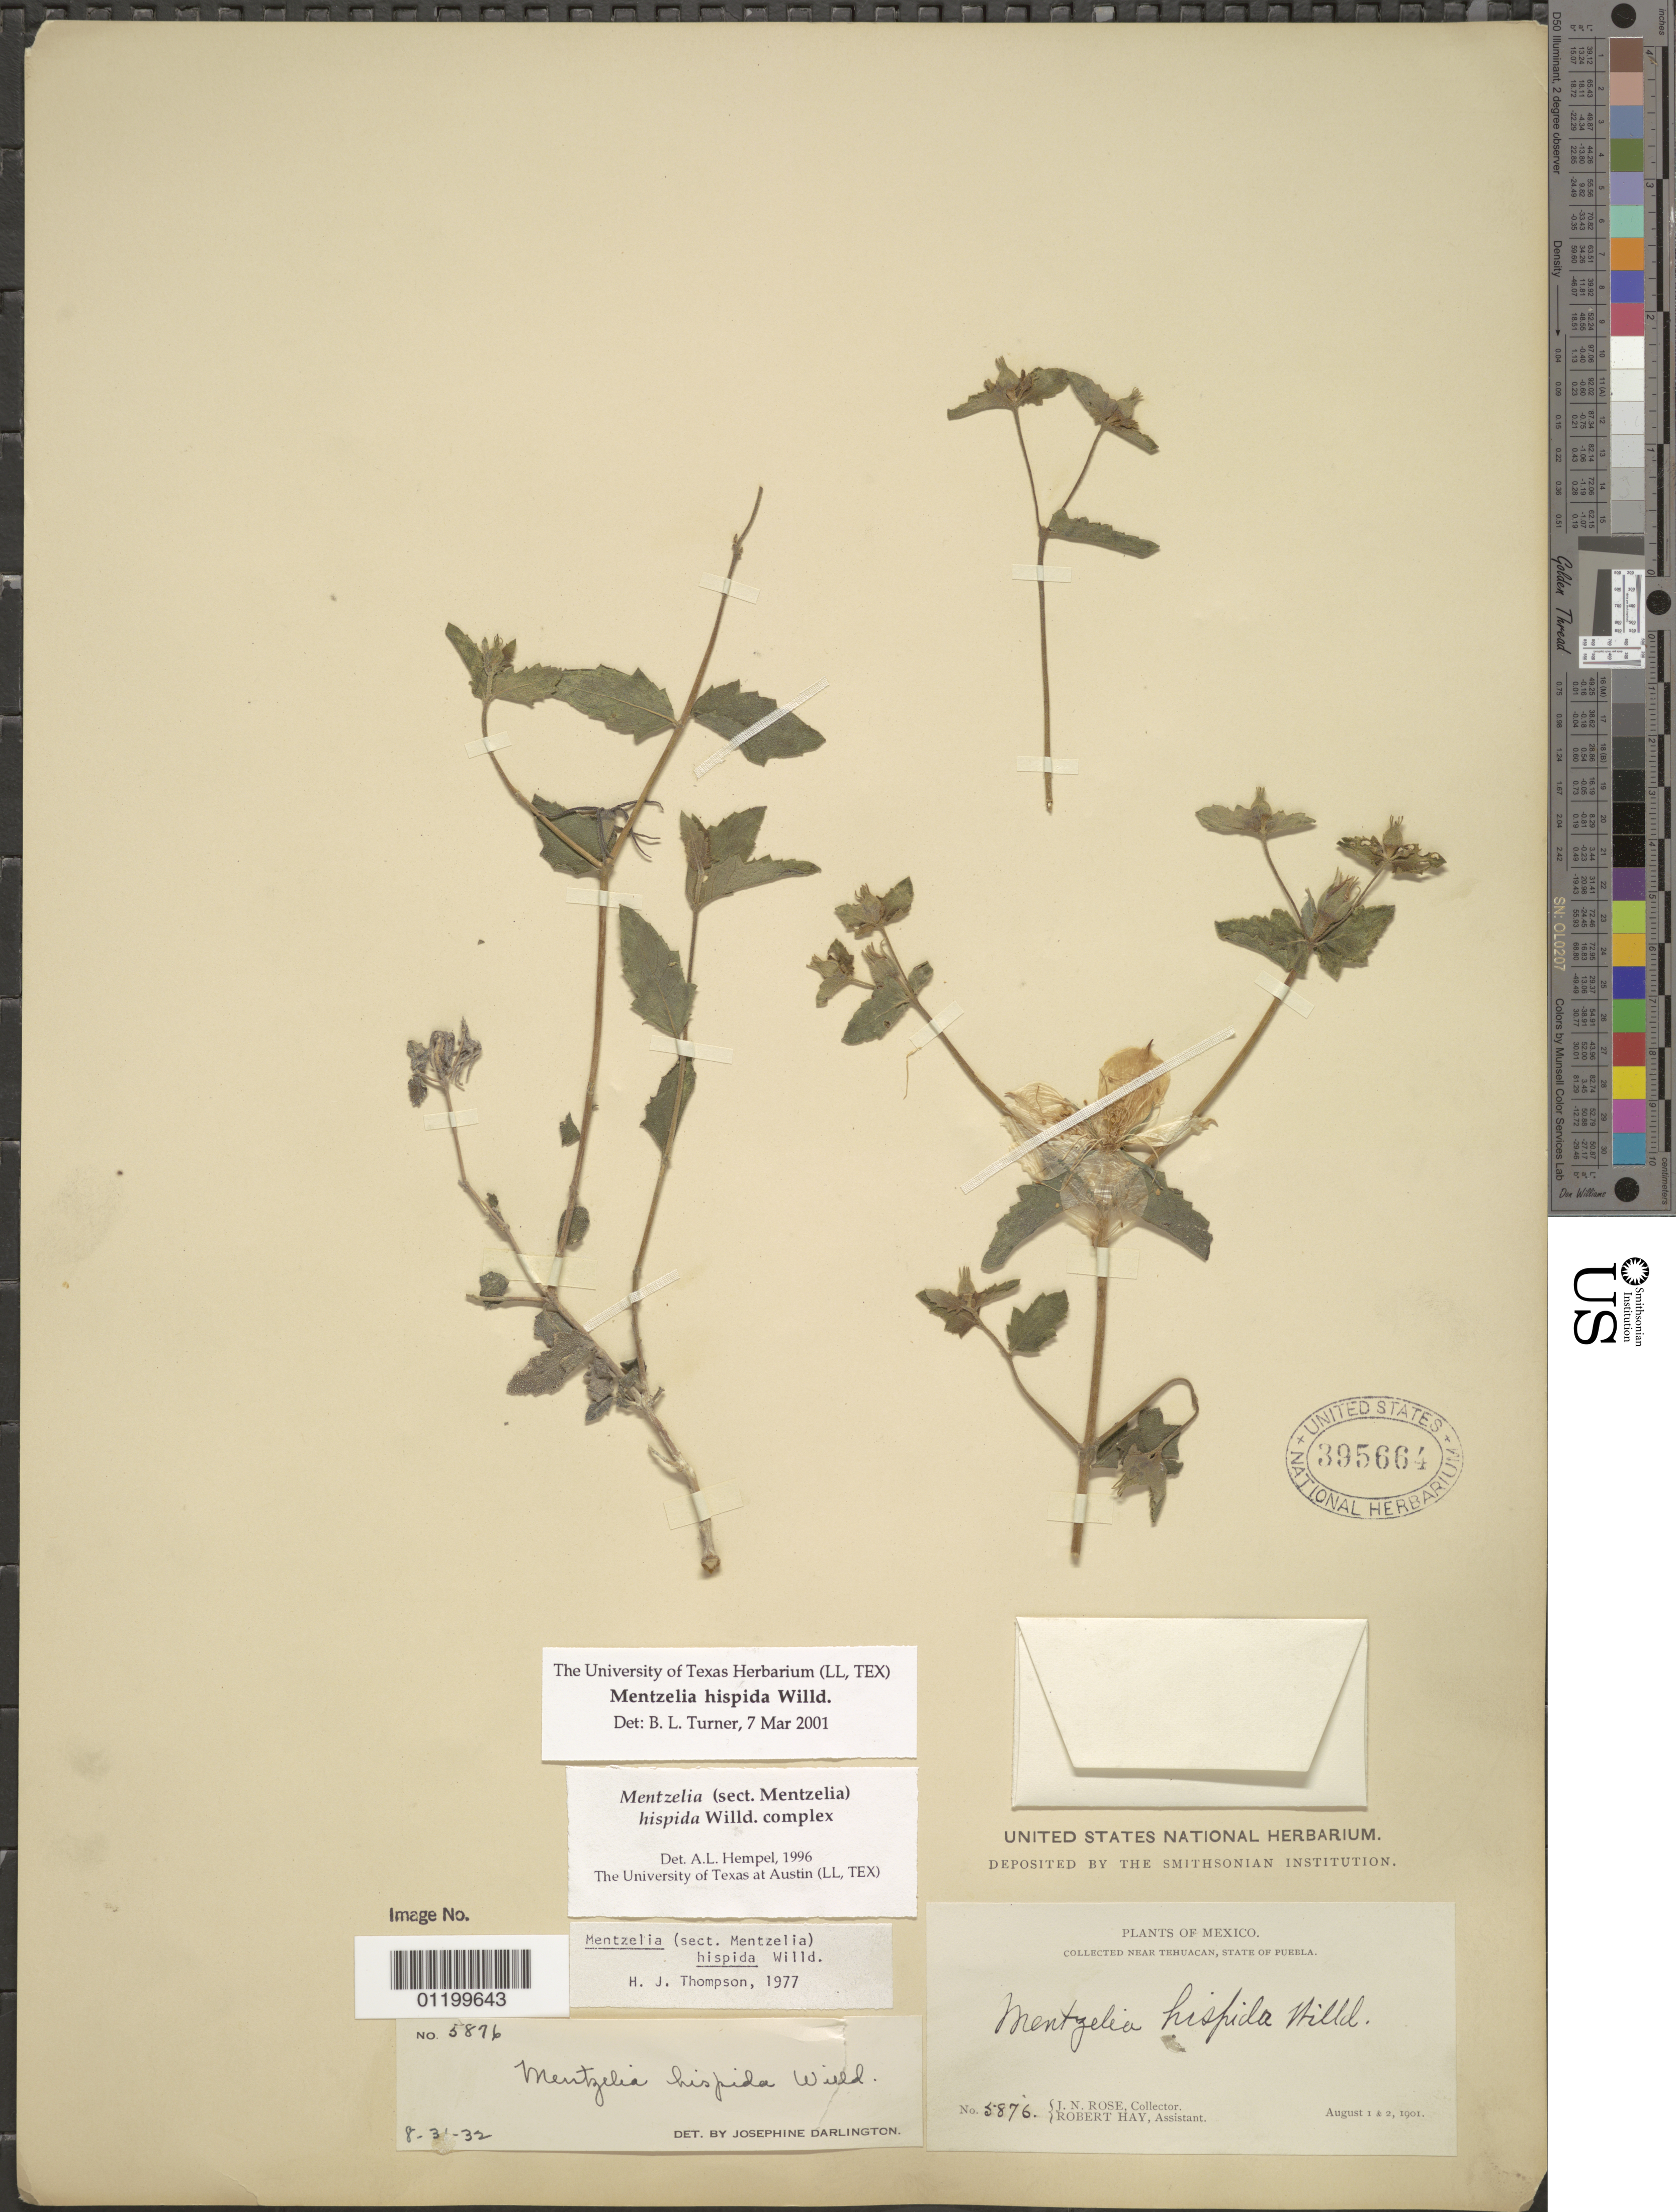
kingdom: Plantae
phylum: Tracheophyta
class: Magnoliopsida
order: Cornales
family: Loasaceae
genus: Mentzelia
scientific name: Mentzelia hispida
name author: Willd.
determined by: Turner, B. L.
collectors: J. N. Rose & R. H. Hay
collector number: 5876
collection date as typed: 01 Aug 1901 and 02 Aug 1901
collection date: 1901-08-01,1901-08-02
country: Mexico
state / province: Puebla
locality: Near Tehuacan.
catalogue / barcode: US 395664